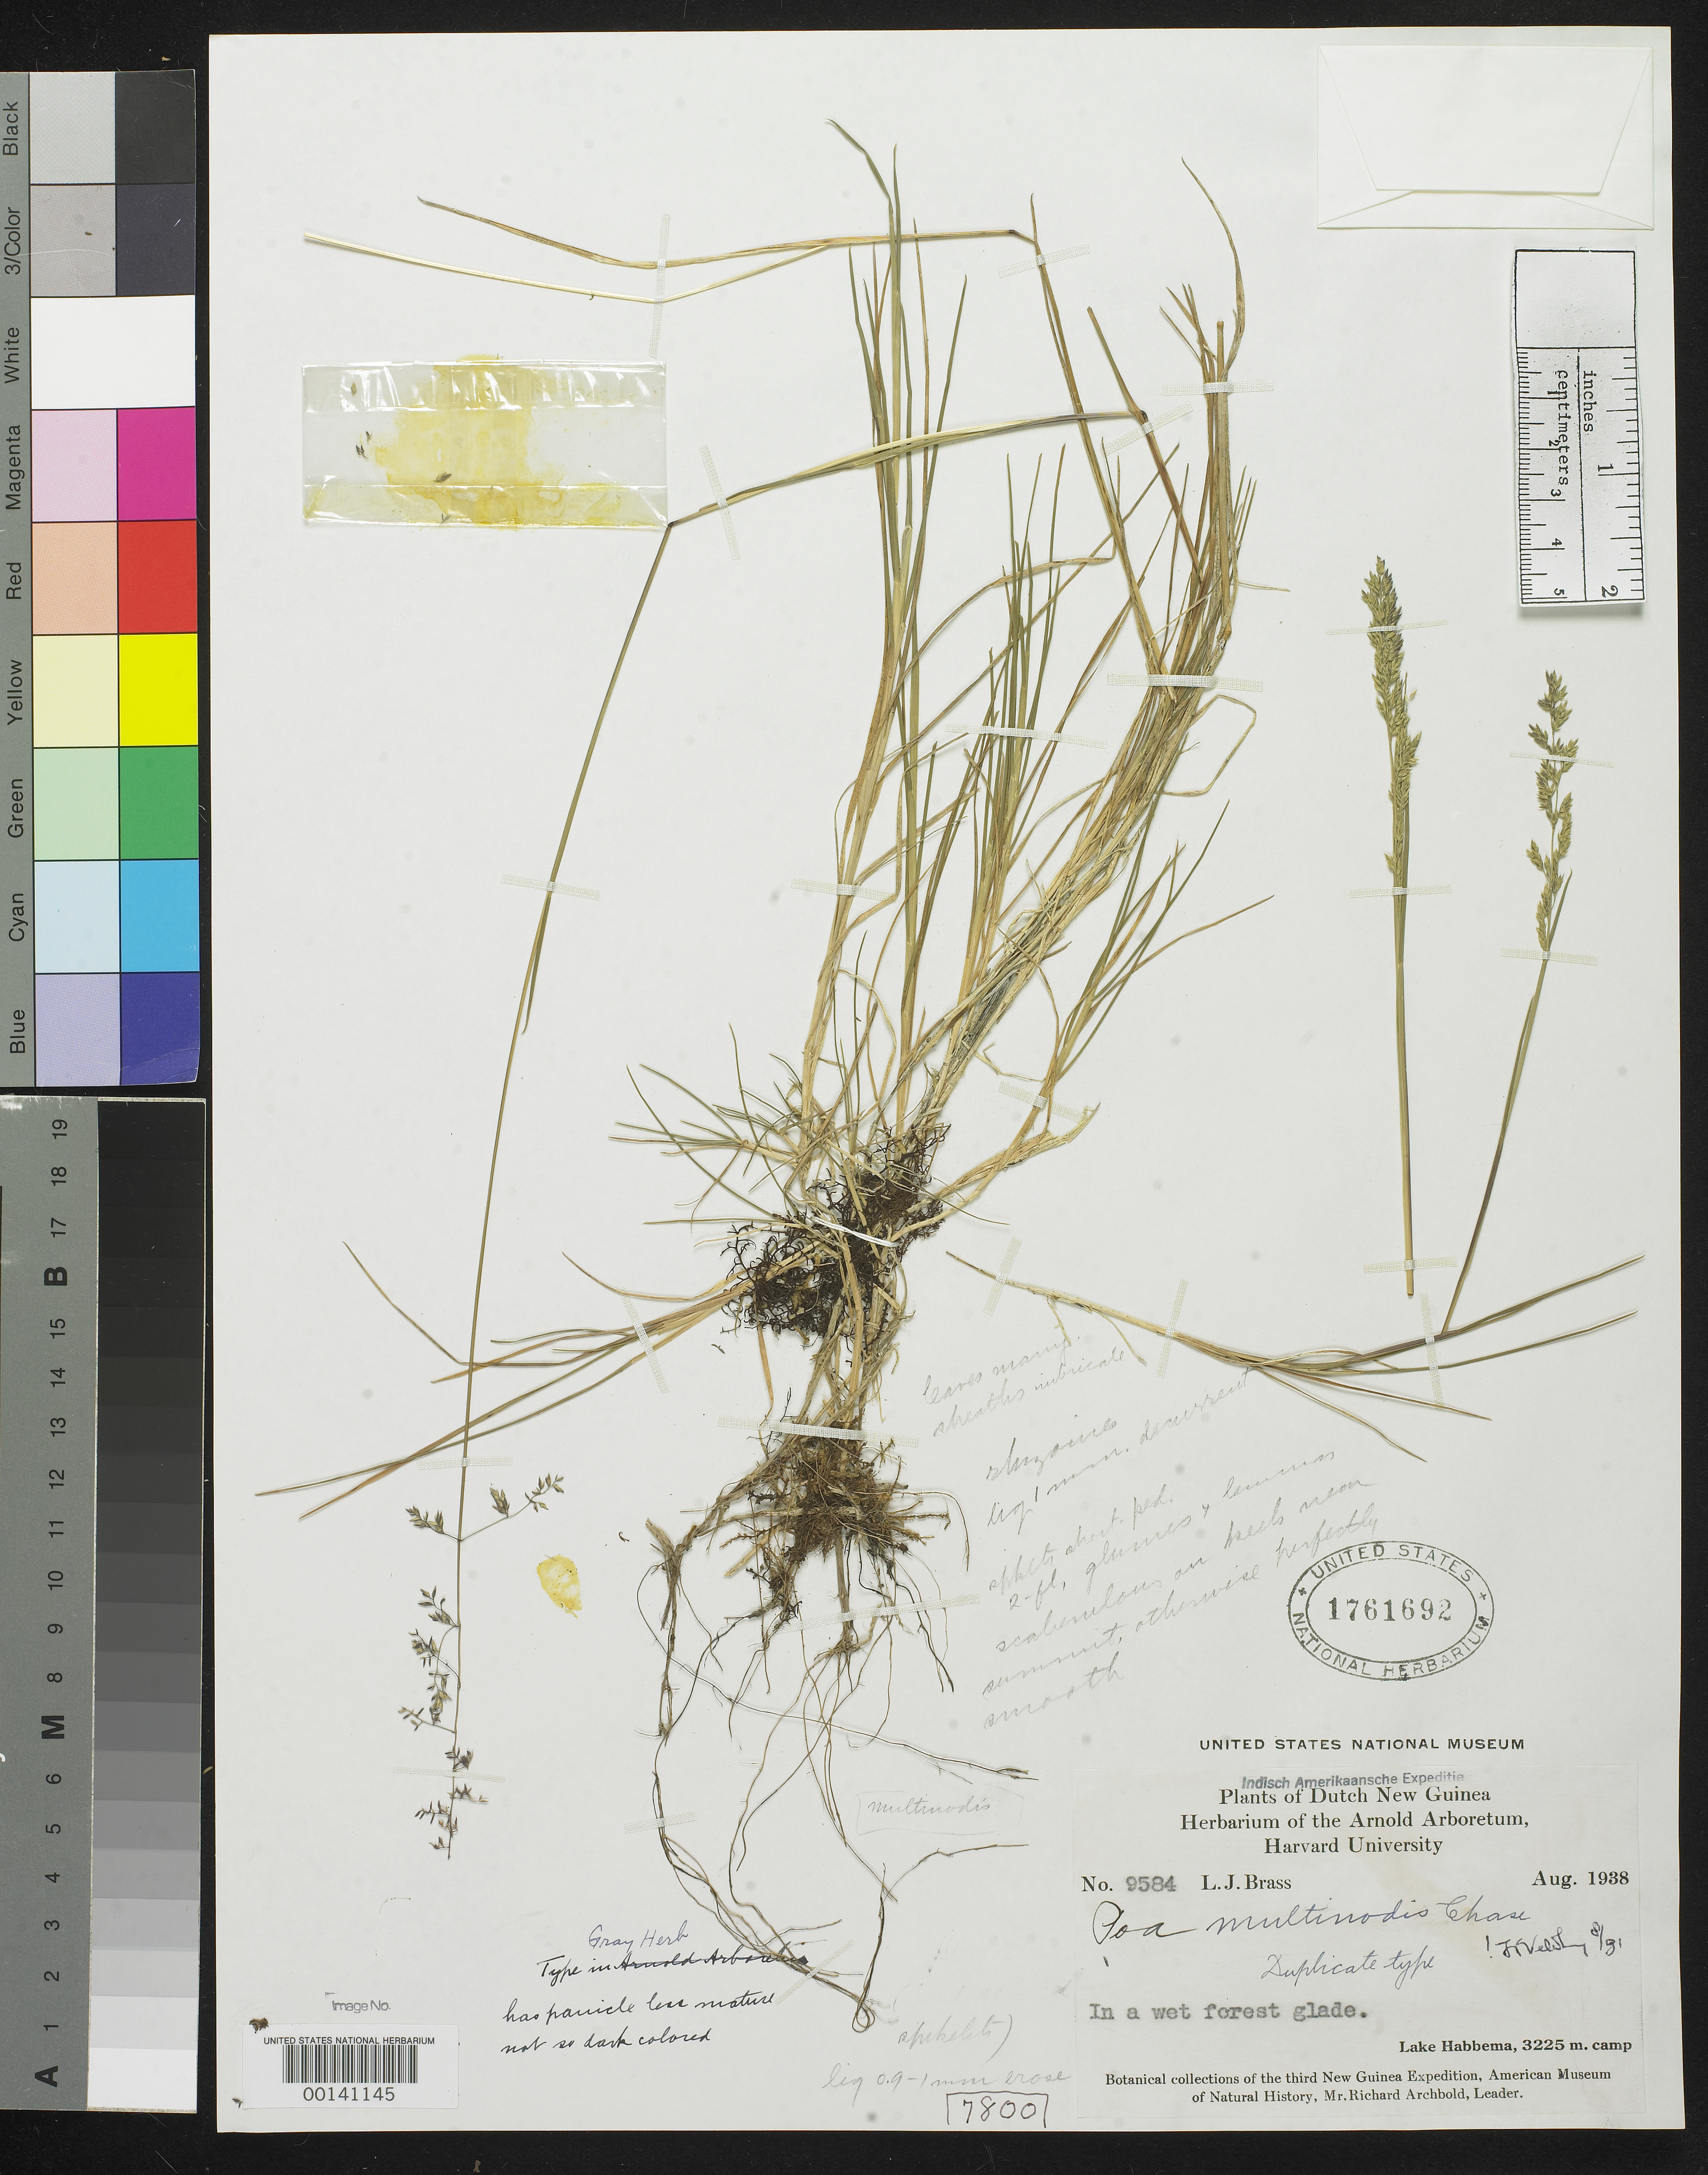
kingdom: Plantae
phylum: Tracheophyta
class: Liliopsida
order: Poales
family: Poaceae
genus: Poa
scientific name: Poa multinodis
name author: Chase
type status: Isotype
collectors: L. J. Brass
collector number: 9584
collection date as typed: Aug 1938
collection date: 1938-08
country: Indonesia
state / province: Papua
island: New Guinea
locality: Irian Barat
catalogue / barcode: US 1761692